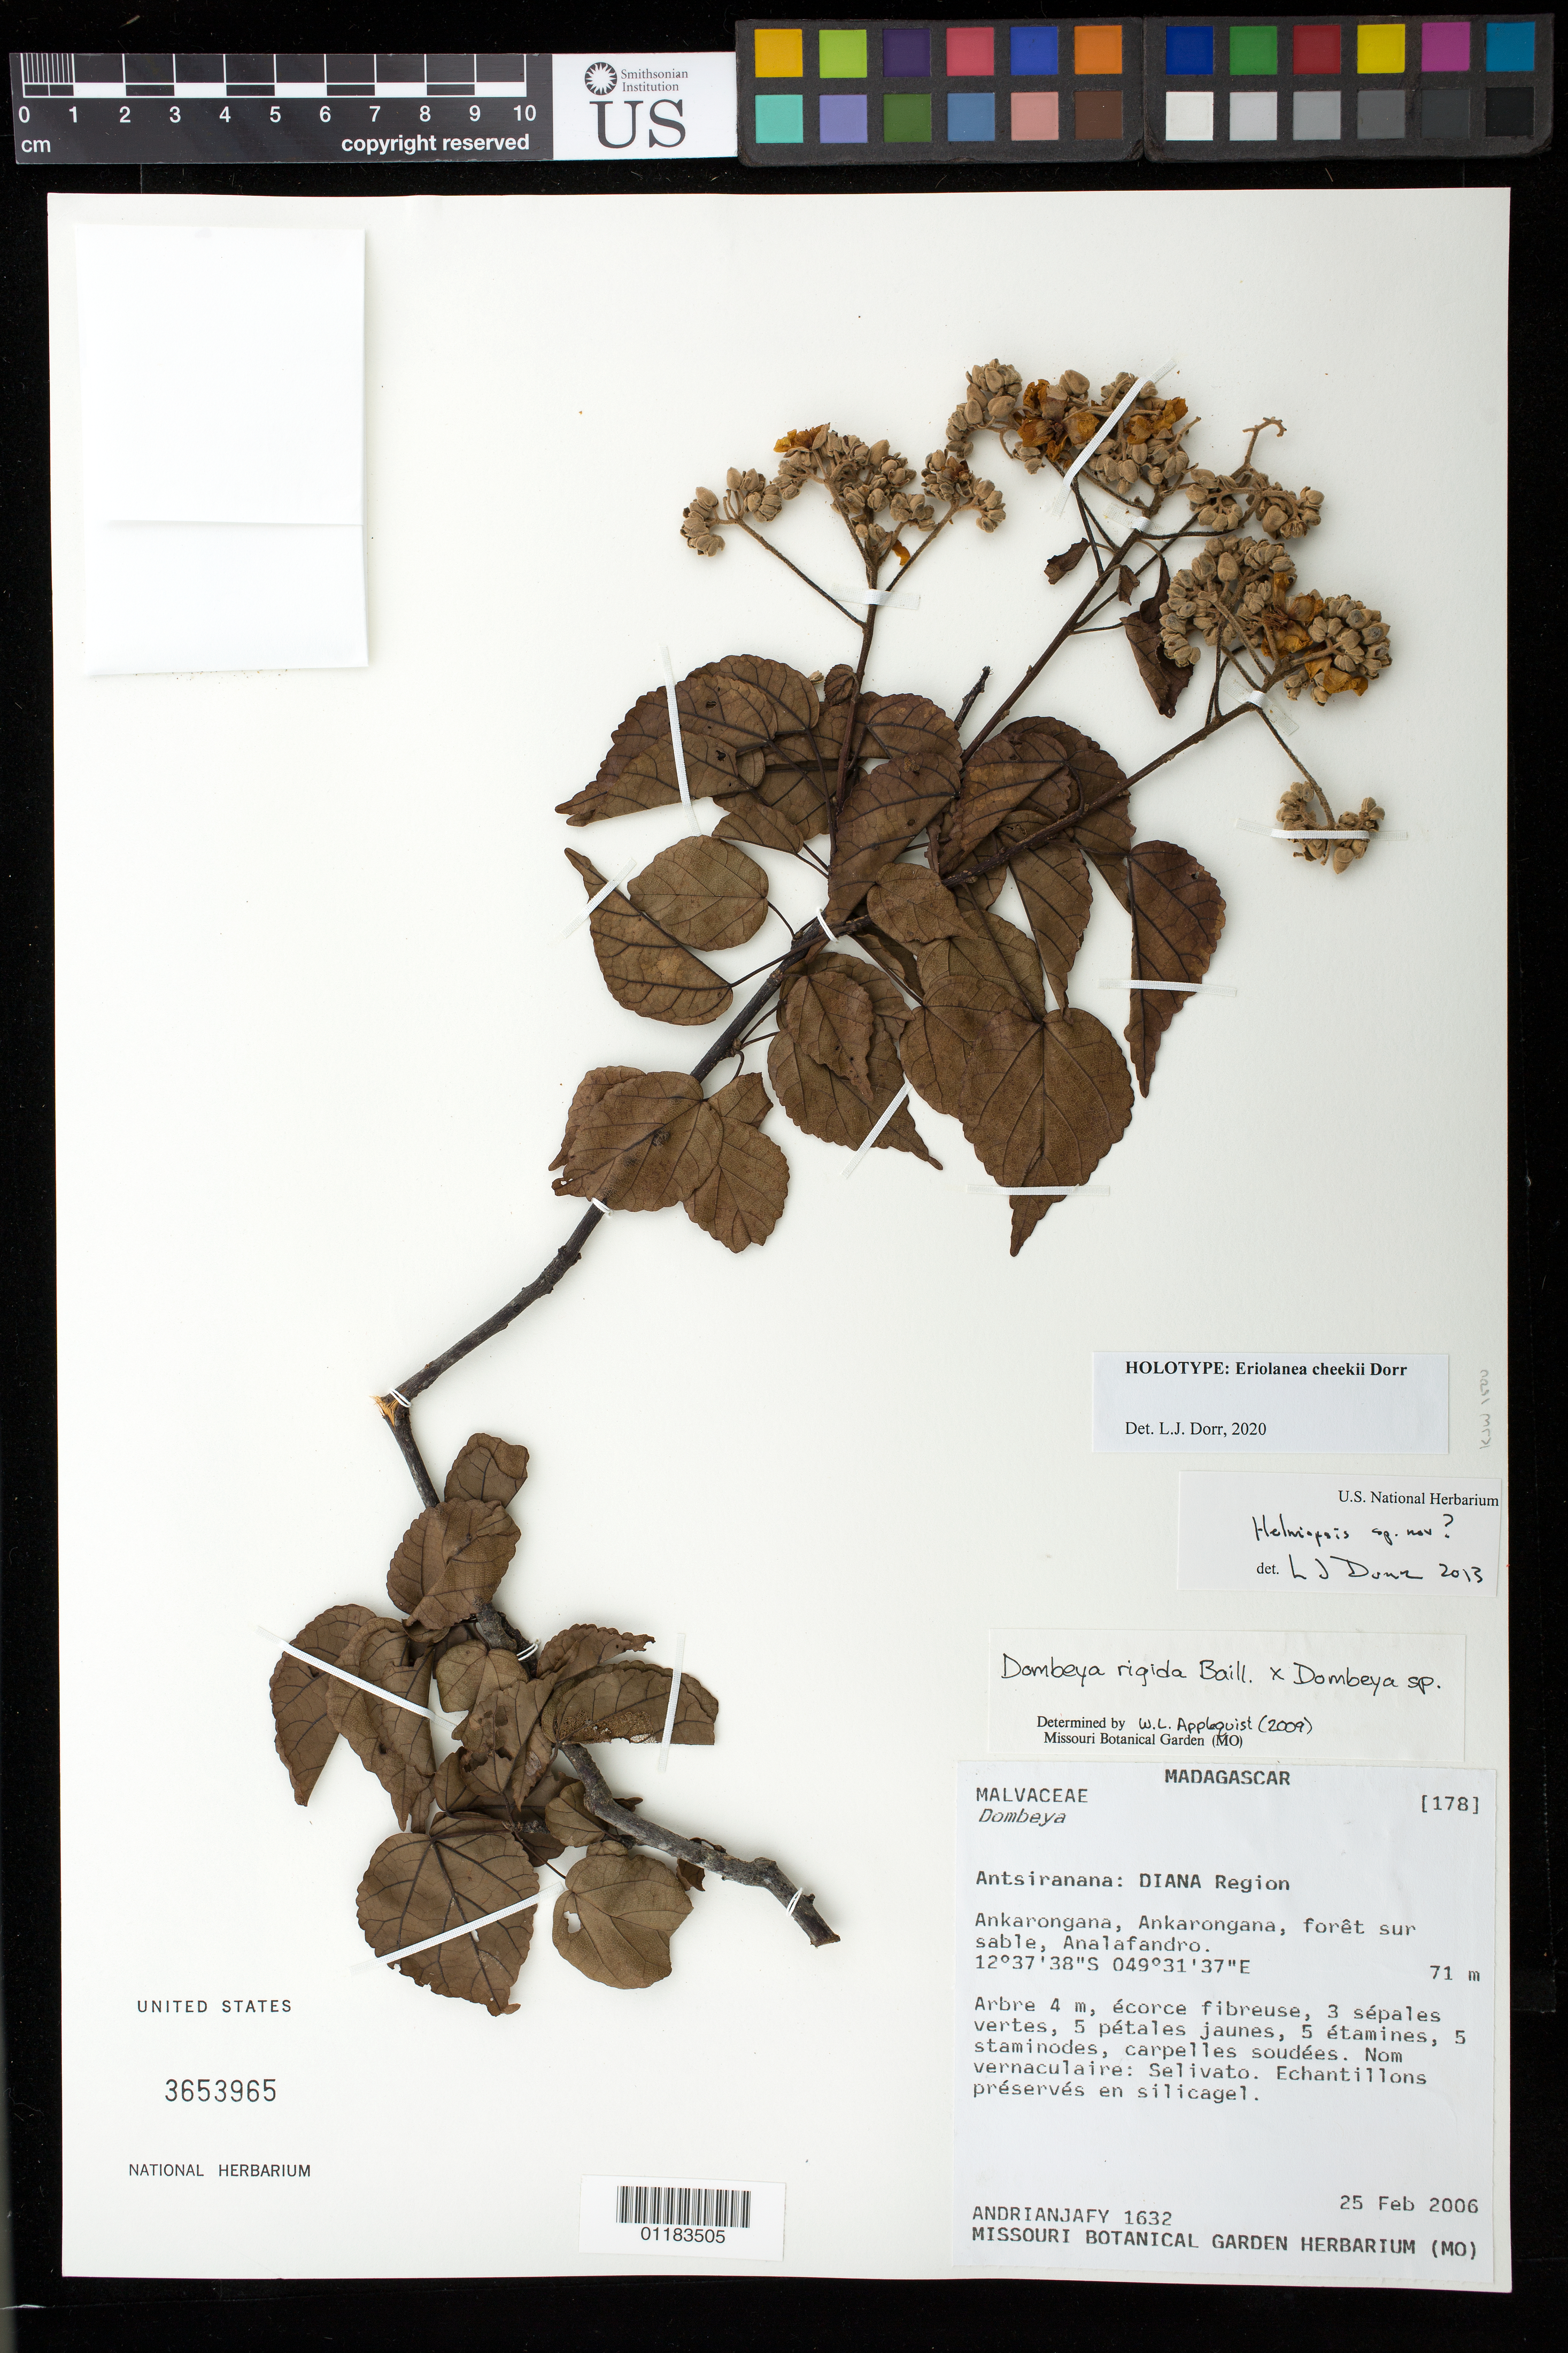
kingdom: Plantae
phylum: Tracheophyta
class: Magnoliopsida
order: Malvales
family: Malvaceae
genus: Eriolaena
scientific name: Eriolaena cheekii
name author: Dorr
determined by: Dorr, L. J., (BOT), Smithsonian Institution - National Museum of Natural History (UNITED STATES)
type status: Holotype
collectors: N. M. Andrianjafy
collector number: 1632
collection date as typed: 25 feb 2006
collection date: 2006-02-25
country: Madagascar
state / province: Diana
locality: Ankarongana, Analafandro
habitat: foret sur sable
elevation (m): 71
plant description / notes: preserves en silicagel; common name: Selivato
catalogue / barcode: US 3653965